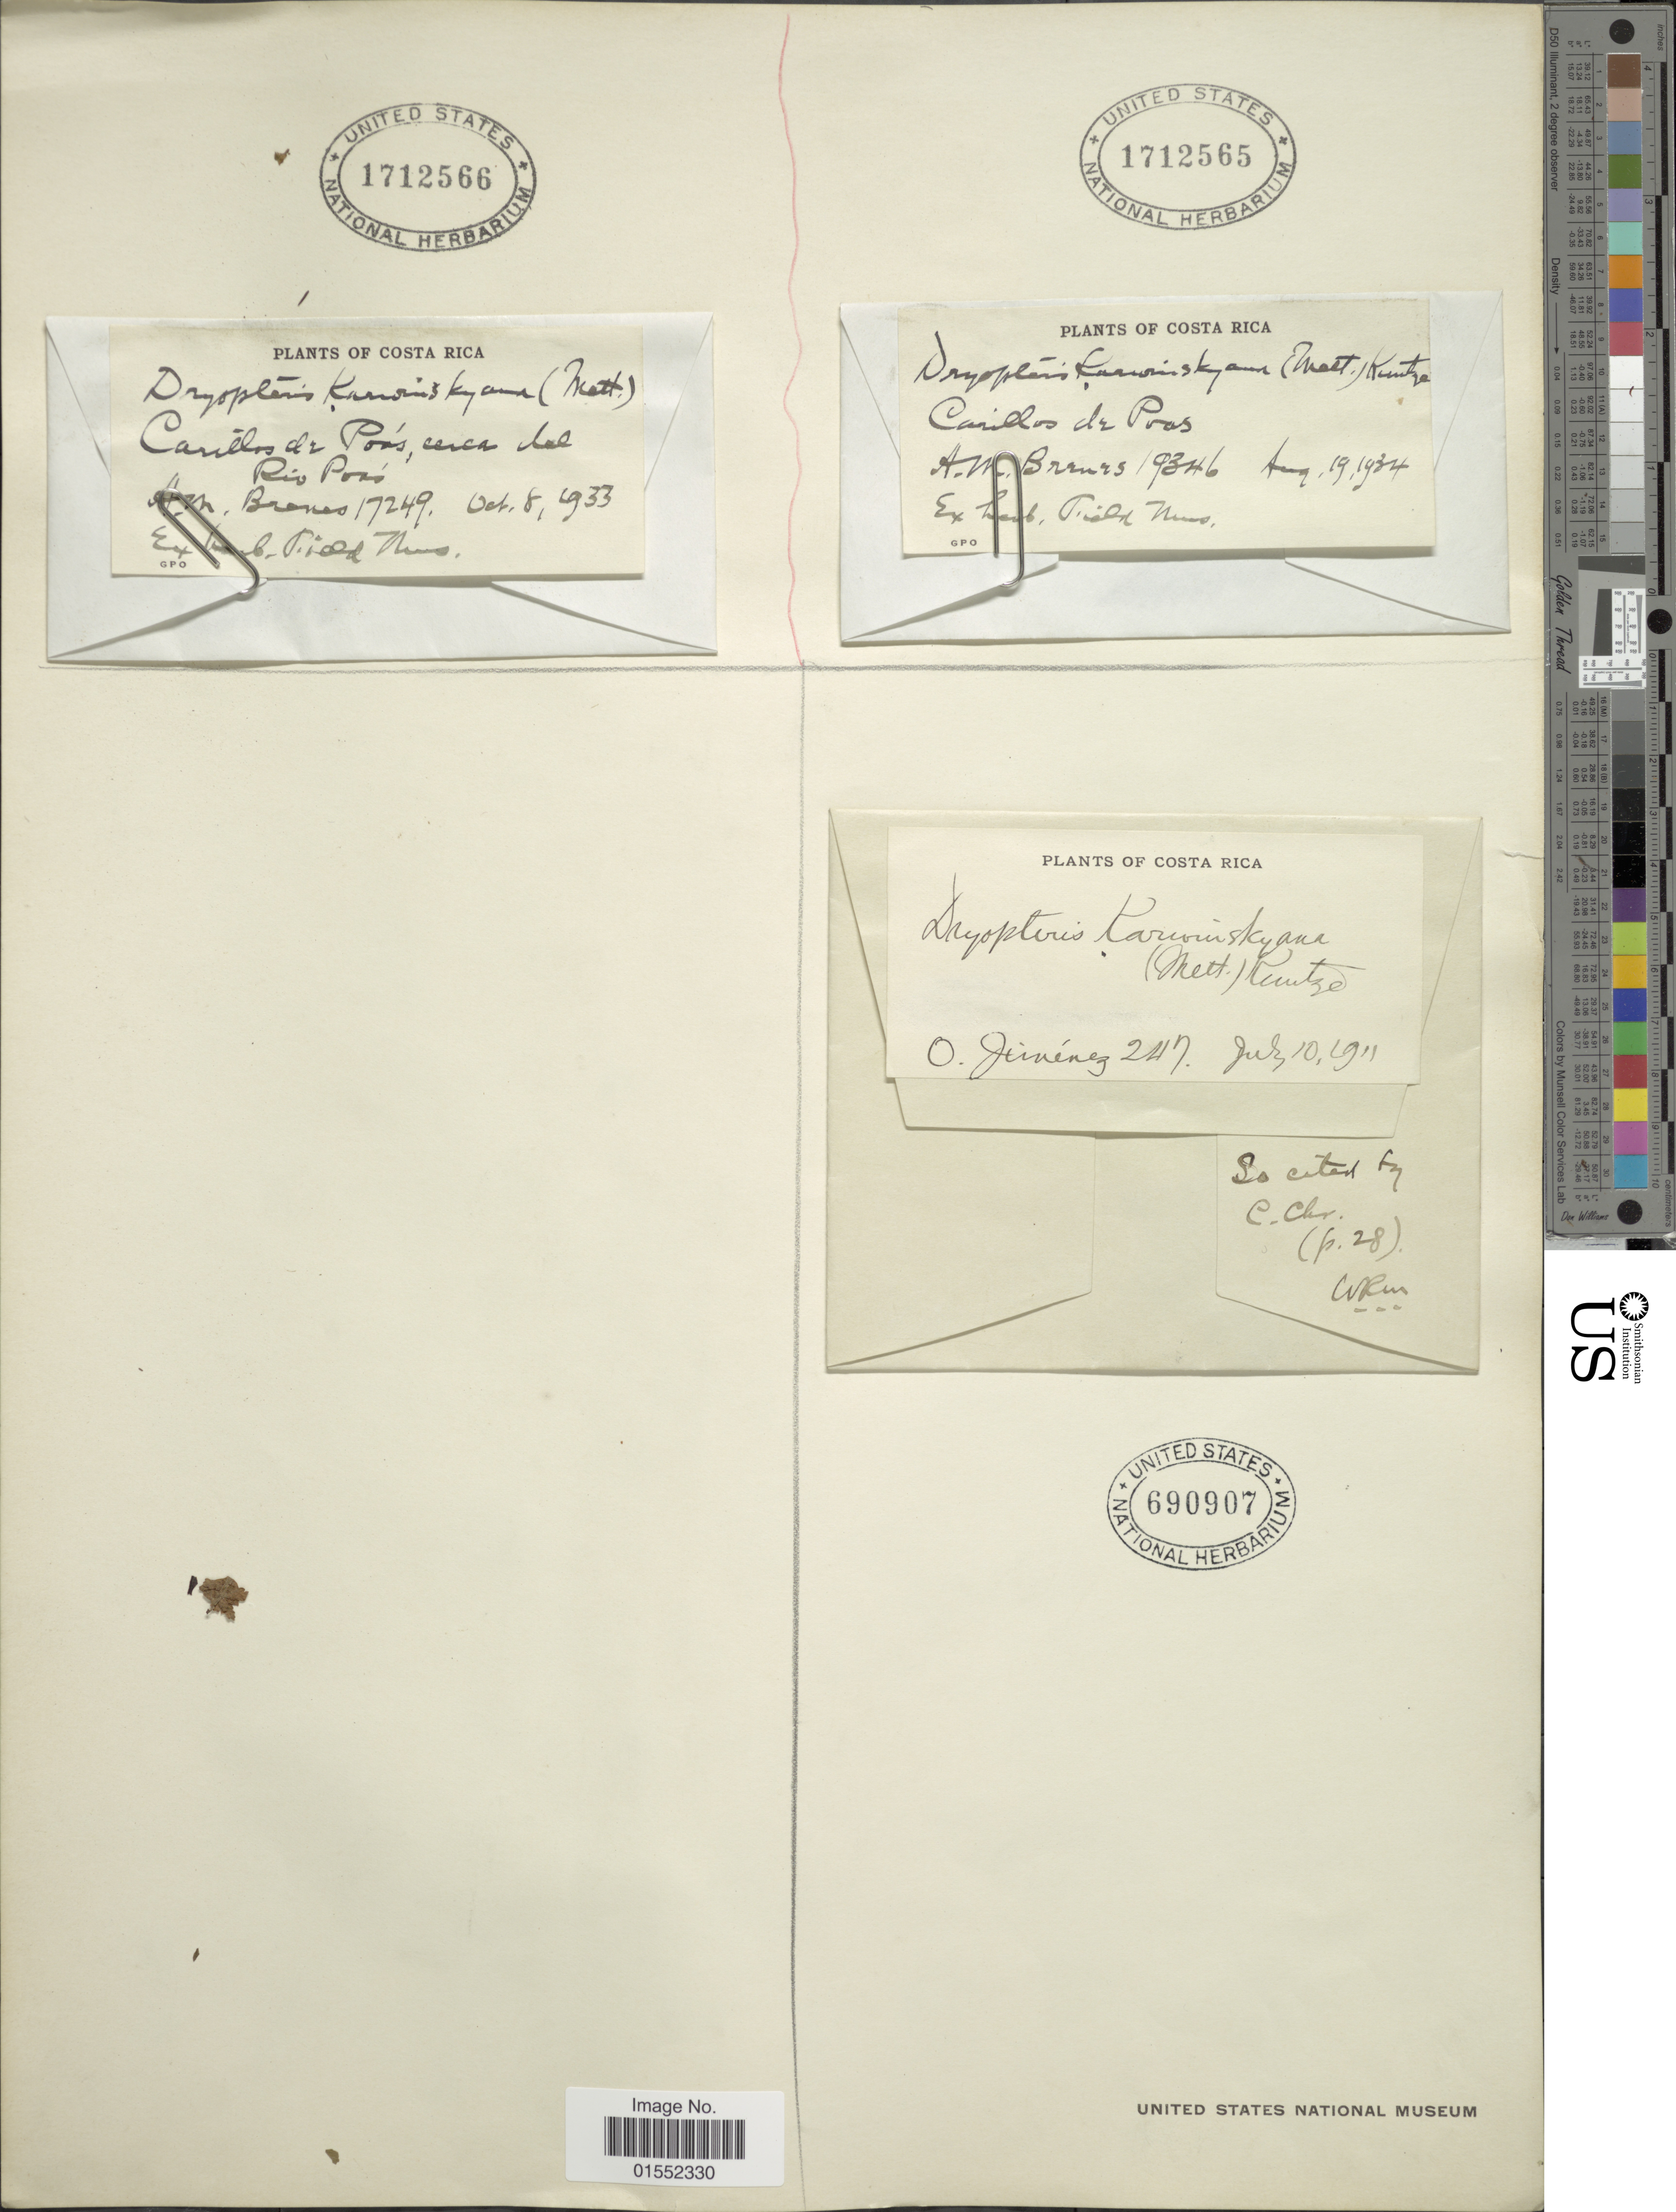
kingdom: Plantae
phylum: Tracheophyta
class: Polypodiopsida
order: Polypodiales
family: Dryopteridaceae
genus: Dryopteris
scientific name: Dryopteris karwinskyana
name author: (Mett.) Kuntze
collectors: O. Jiménez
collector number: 247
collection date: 1911-07-10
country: Costa Rica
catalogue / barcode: US 690907